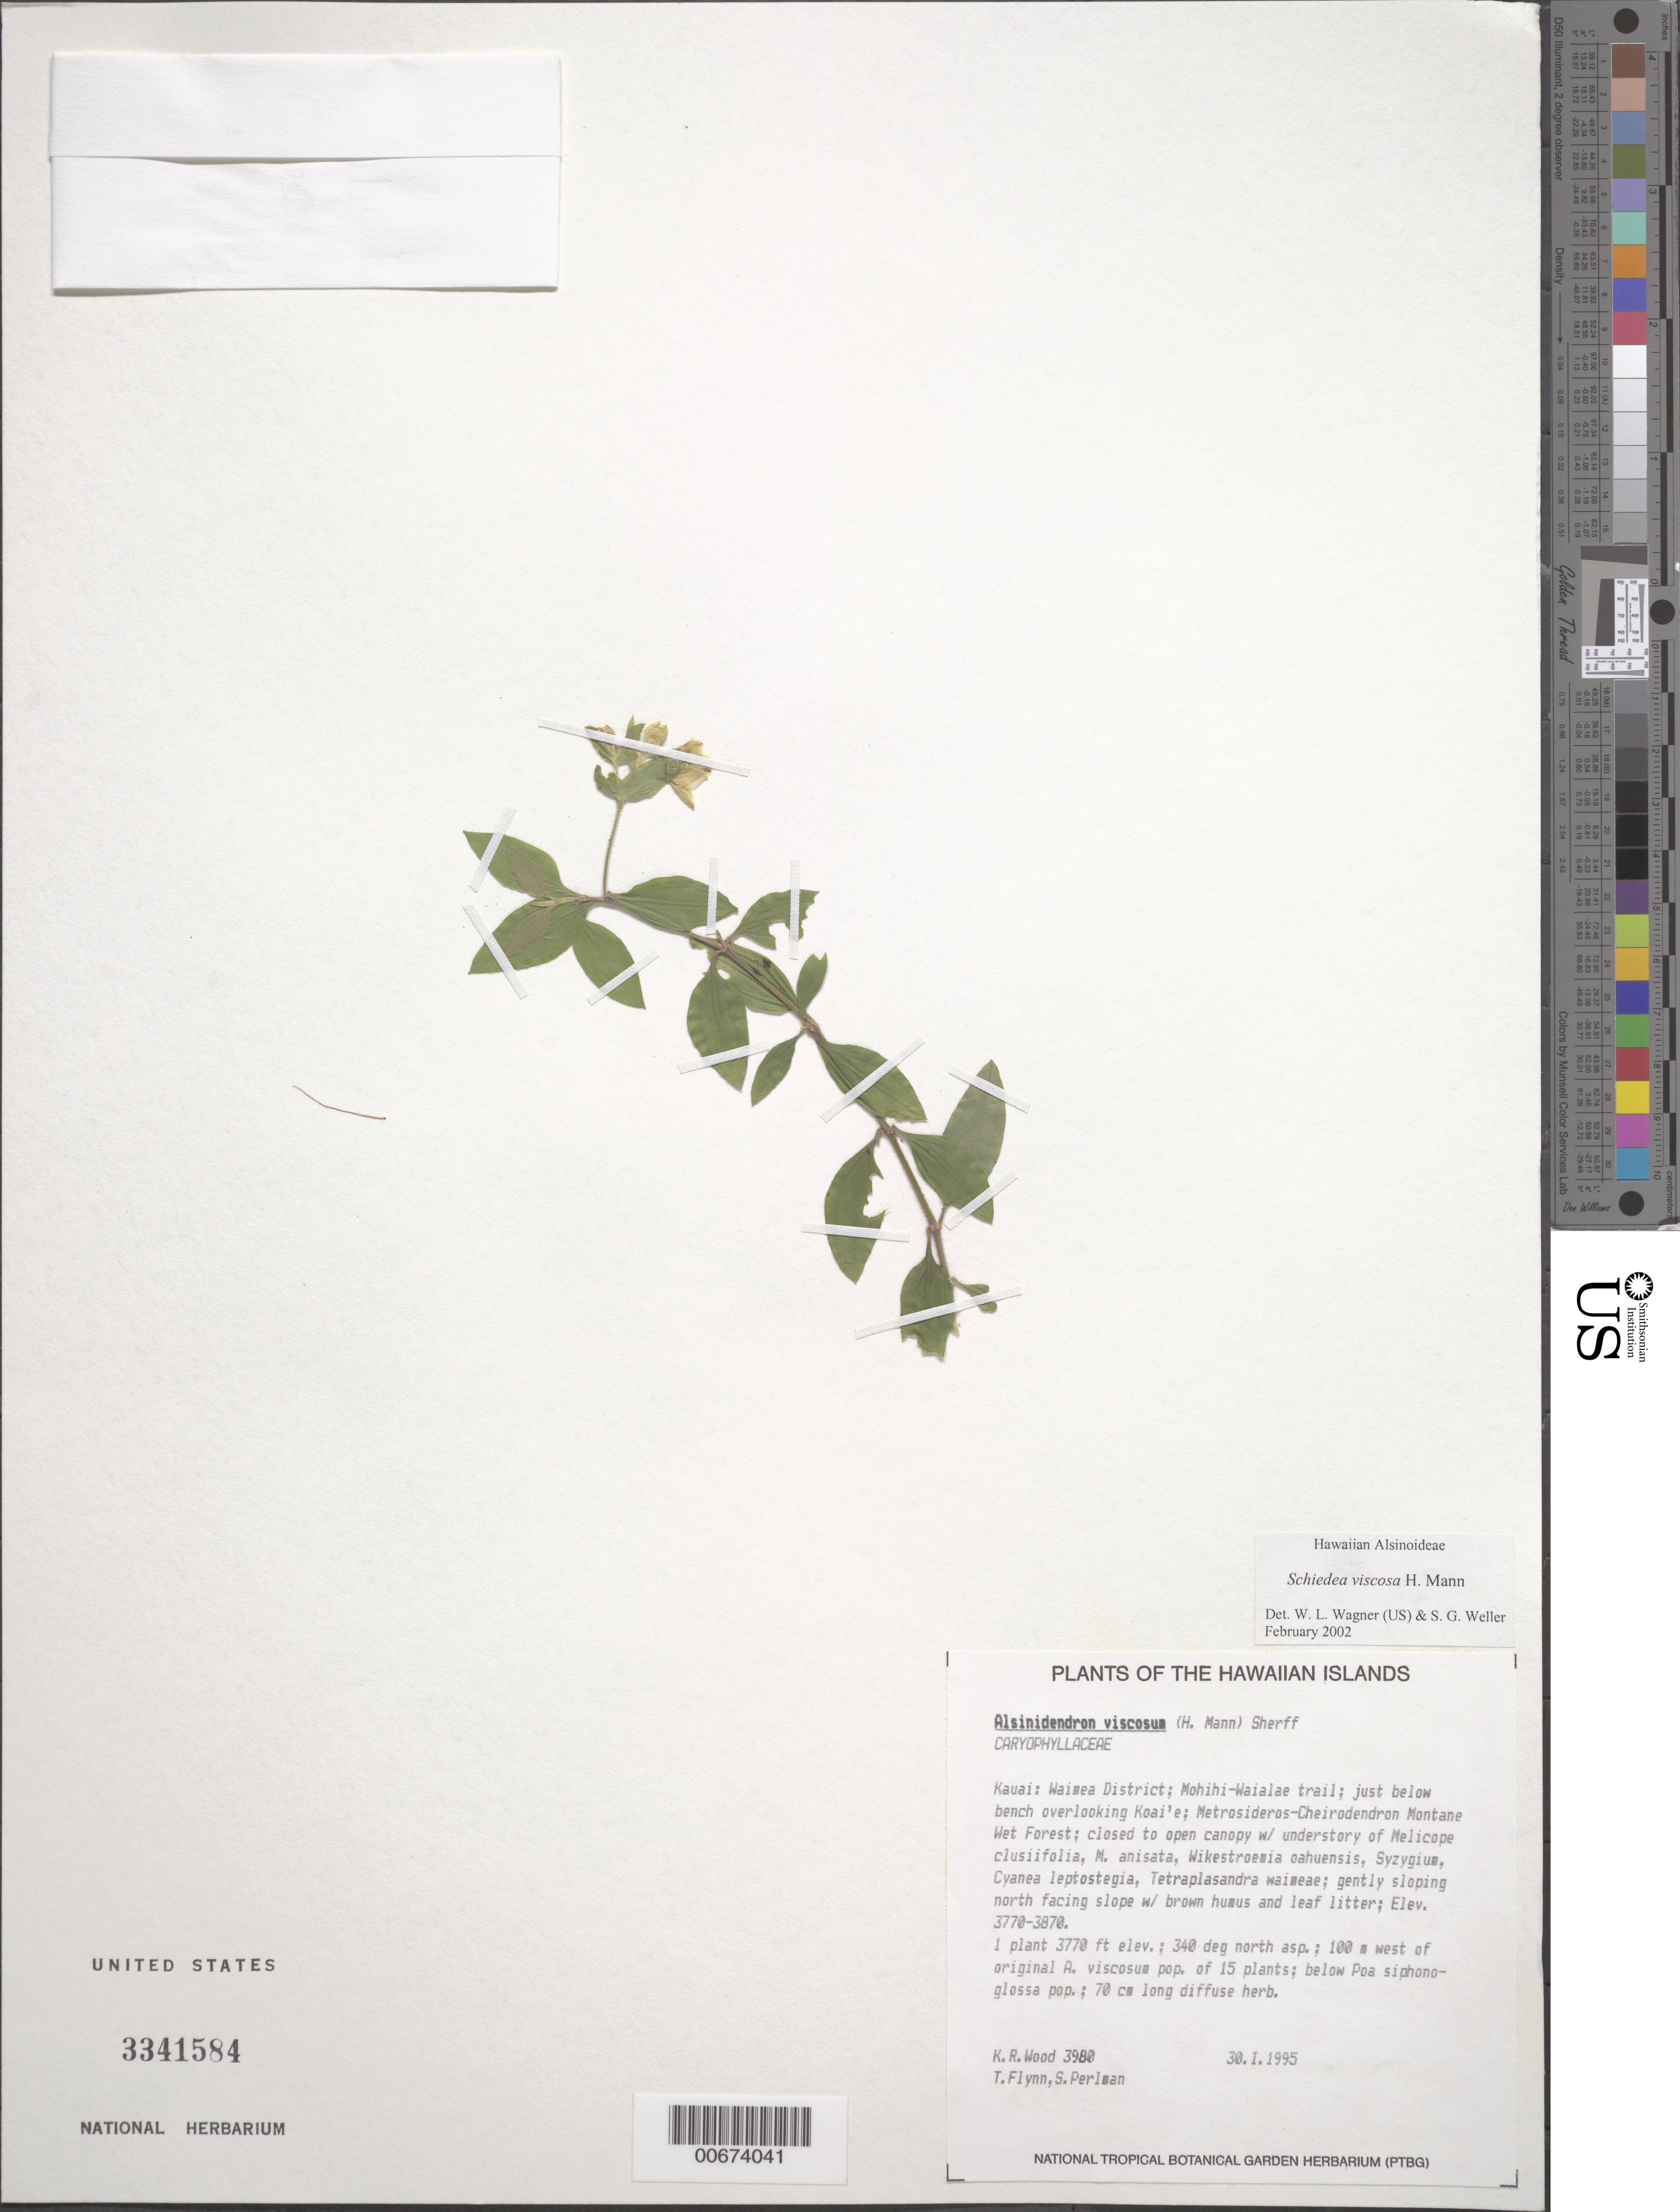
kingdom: Plantae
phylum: Tracheophyta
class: Magnoliopsida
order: Caryophyllales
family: Caryophyllaceae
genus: Schiedea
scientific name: Schiedea viscosa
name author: H. Mann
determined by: Wagner, W. L.; Weller, Stephen G.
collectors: K. R. Wood, T. W. Flynn & S. P. Perlman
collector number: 3980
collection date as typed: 30 Jan 1995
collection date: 1995-01-30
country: United States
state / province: Hawaii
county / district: Kauai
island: Kaua'i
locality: Waimea District, Mohihi-Waialae trail, just below branch overlooking Koai'e.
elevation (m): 1149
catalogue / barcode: US 3341584